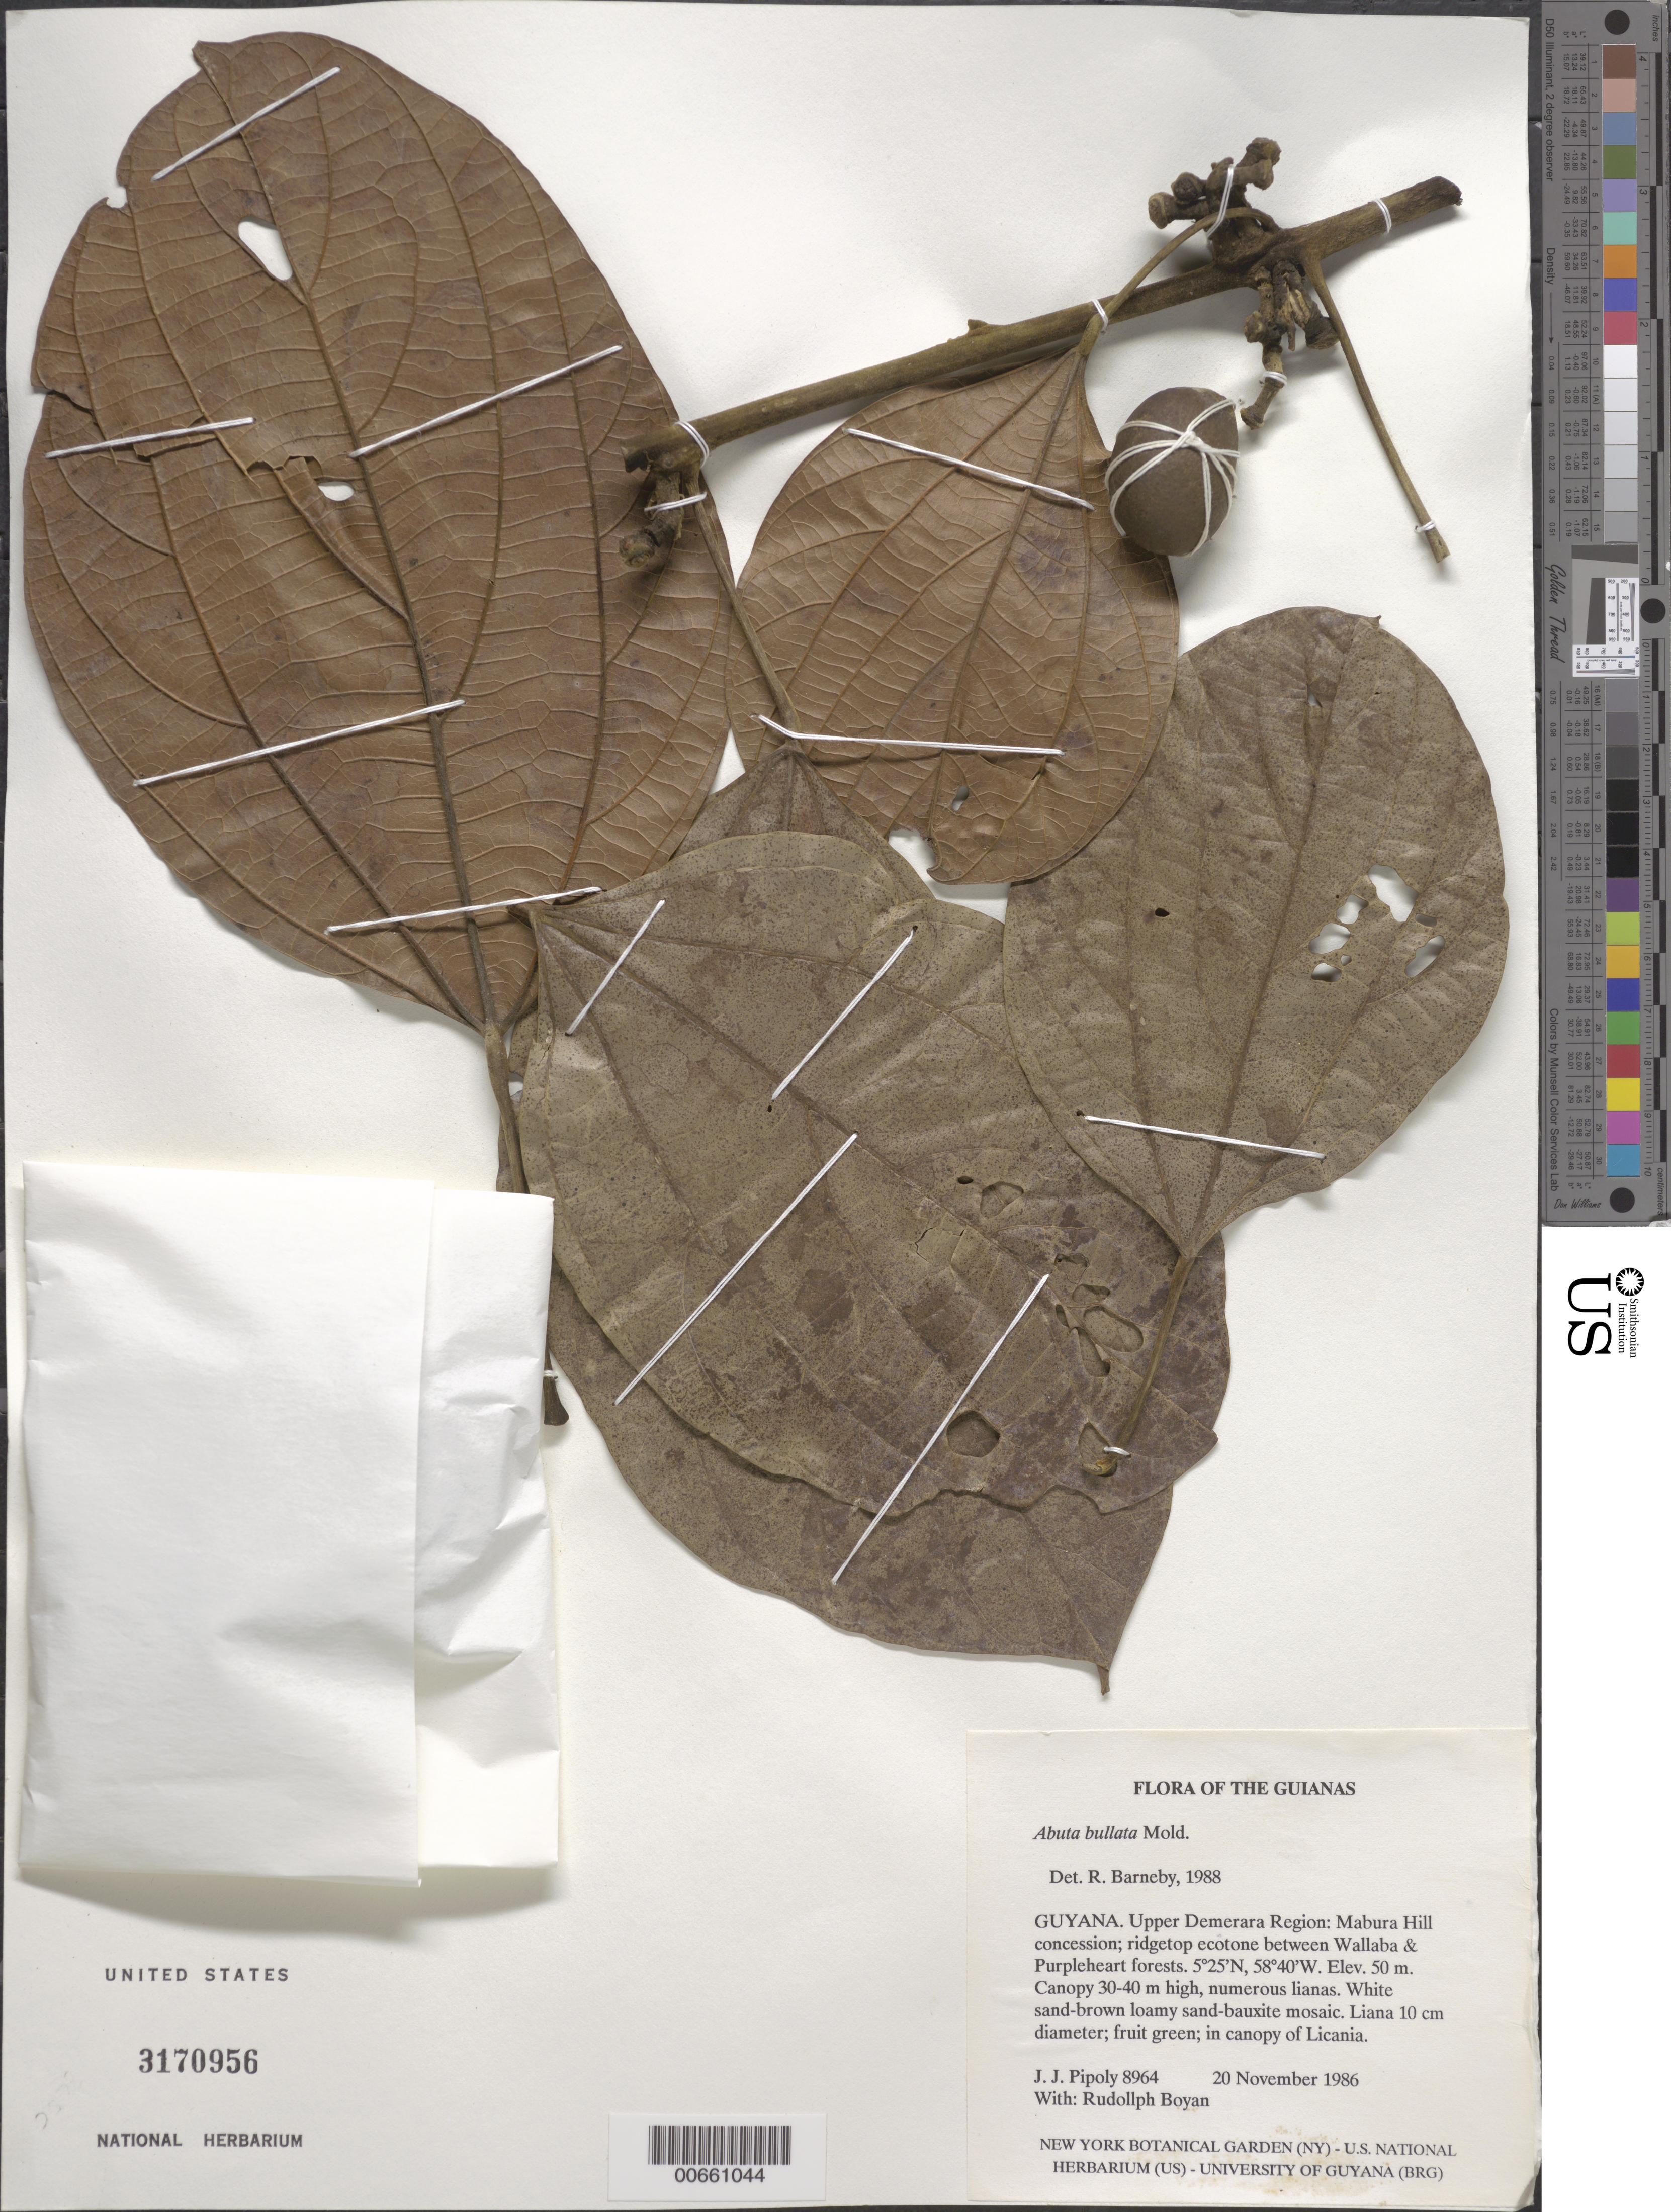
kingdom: Plantae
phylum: Tracheophyta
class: Magnoliopsida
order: Ranunculales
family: Menispermaceae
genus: Abuta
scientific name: Abuta bullata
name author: Moldenke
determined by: Barneby, Rupert C., (NY)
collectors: J. J. Pipoly & R. Boyan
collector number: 8964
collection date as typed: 20 November 1986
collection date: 1986-11-20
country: Guyana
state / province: U. Demerara-Berbice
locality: Mabura Hill Timber Concession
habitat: Ridgetop ecotone between Kakaralli- Wallaba & Purpleheart- Morabukea forest. White sand, brown loamy sand-bauxite mosaic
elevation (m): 50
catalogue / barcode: US 3170956